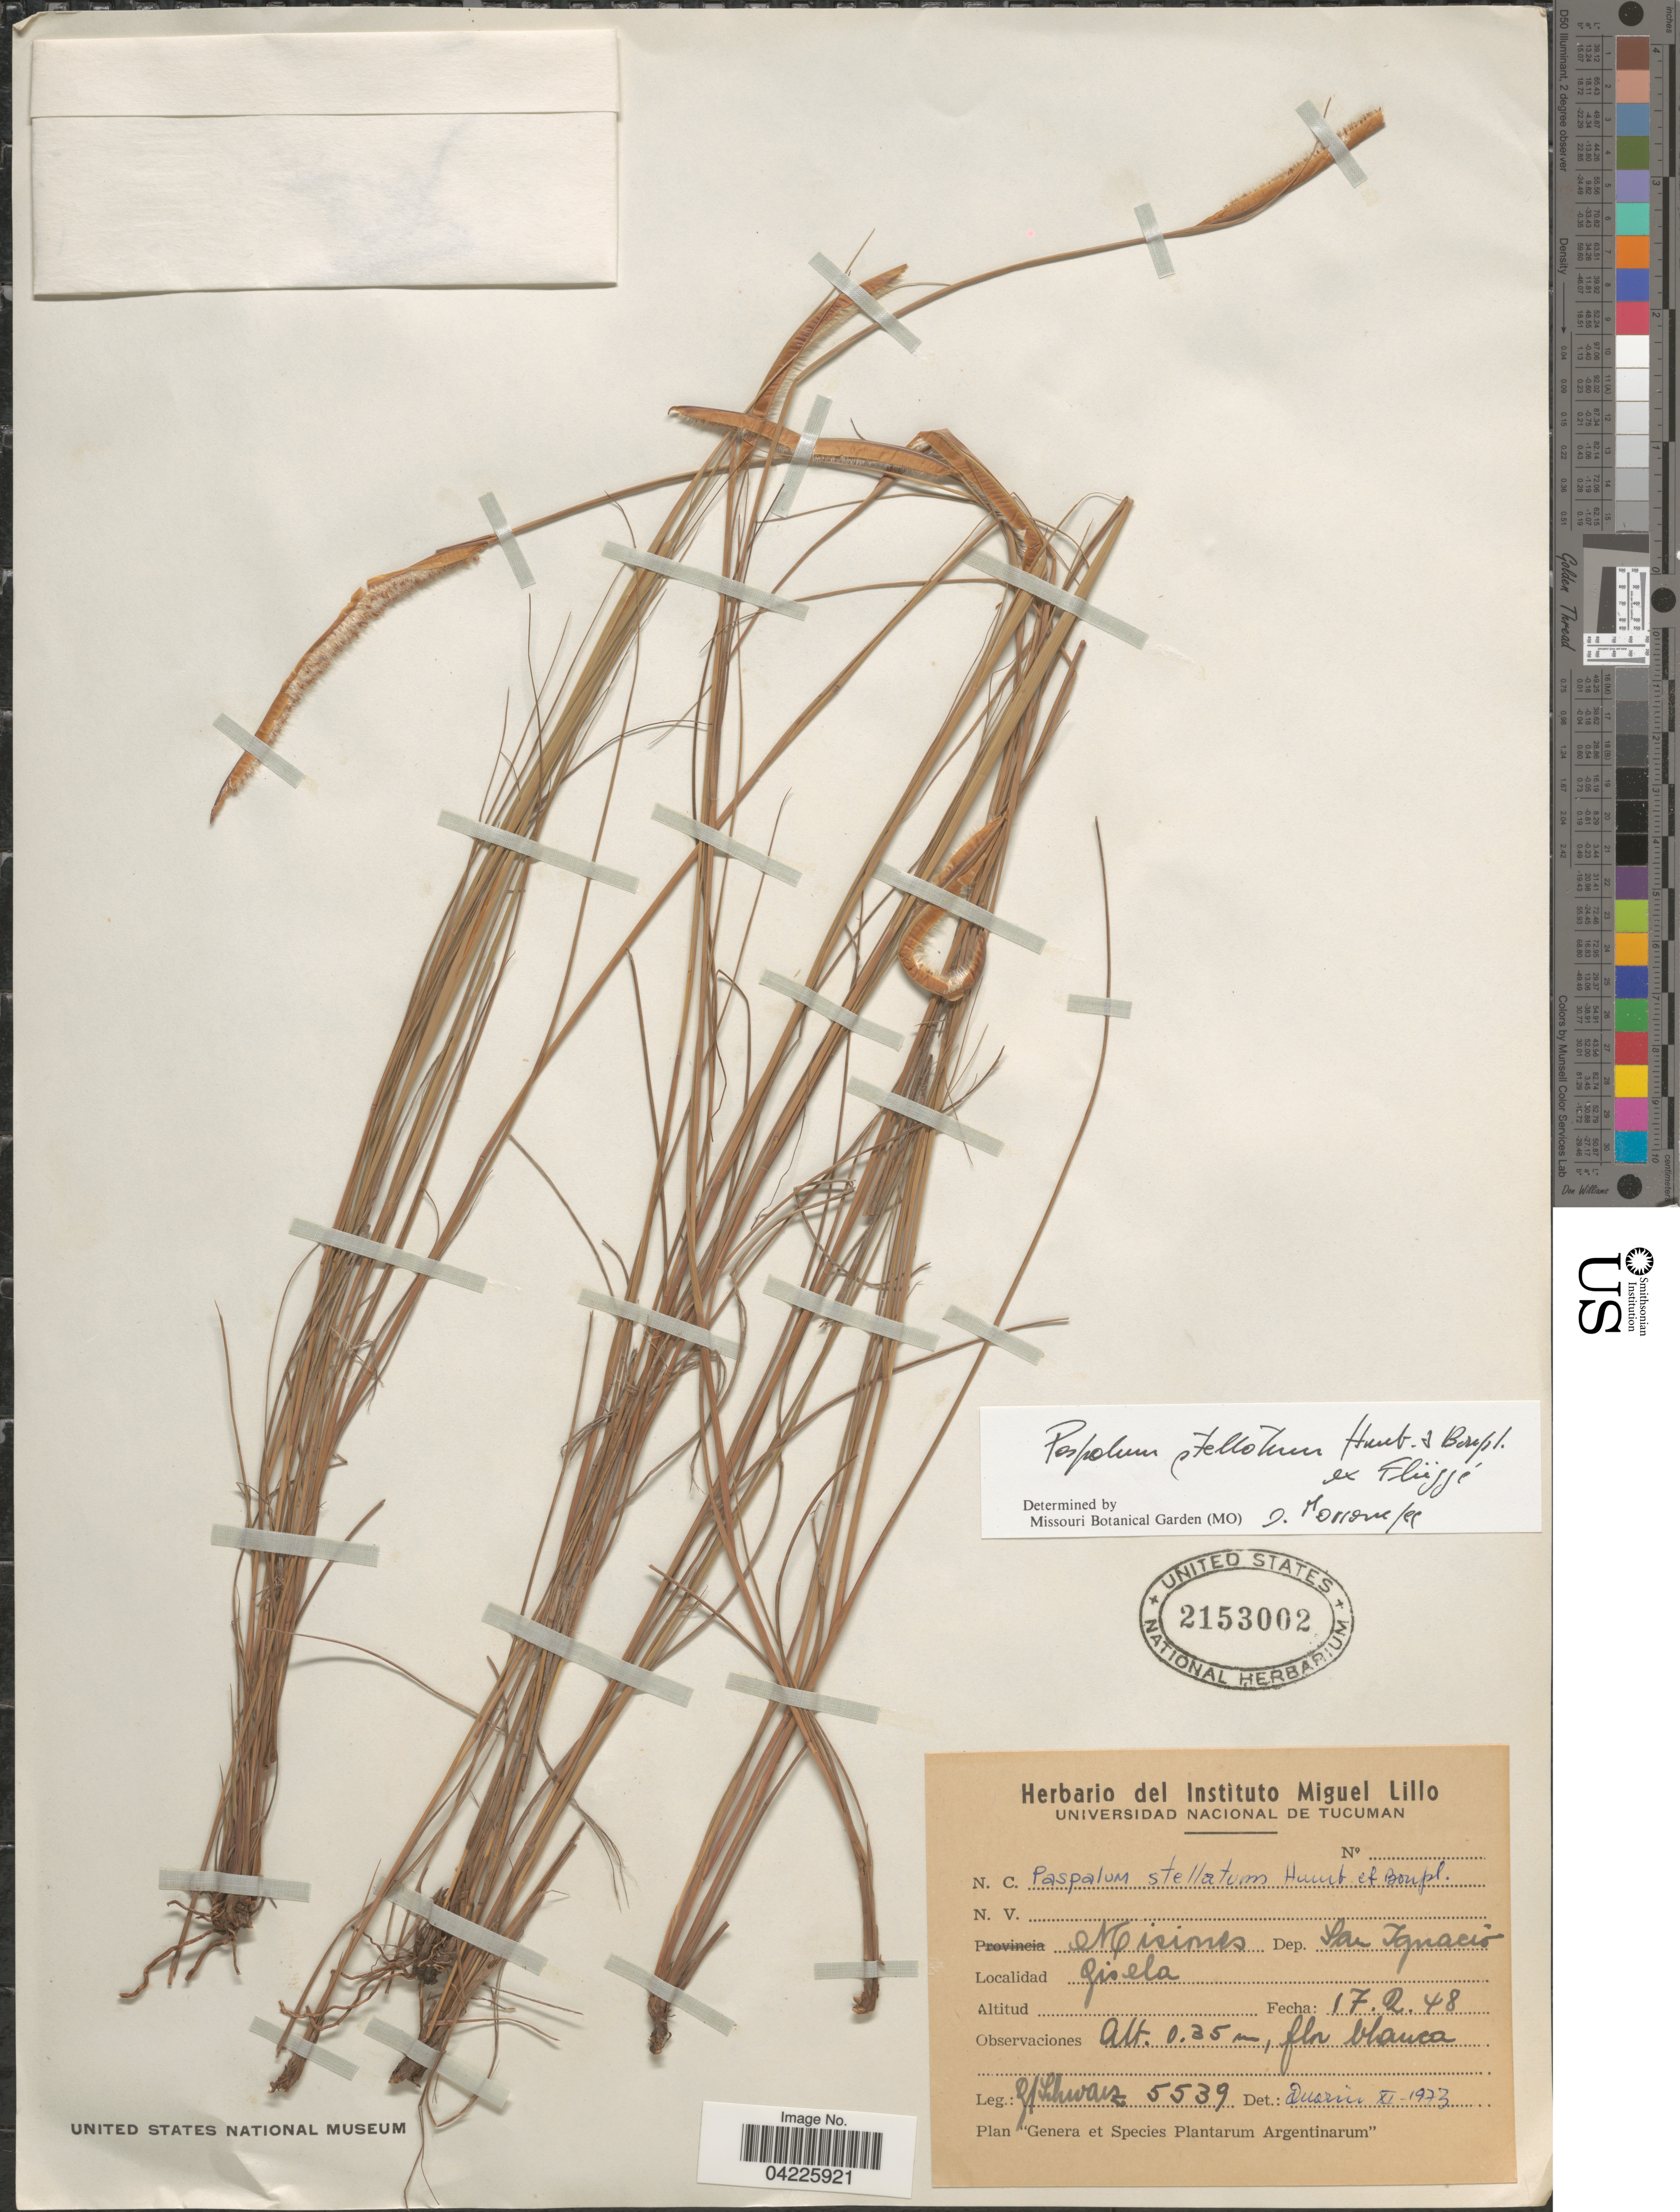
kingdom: Plantae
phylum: Tracheophyta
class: Liliopsida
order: Poales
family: Poaceae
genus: Paspalum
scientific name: Paspalum stellatum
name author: Humb. & Bonpl. ex Flüggé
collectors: G. J. Schwarz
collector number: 5539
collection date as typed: Transcribed d/m/y: 17/2/48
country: Argentina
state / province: Misiones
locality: Dep. San Ignacio. Gisela.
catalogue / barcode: US 2153002